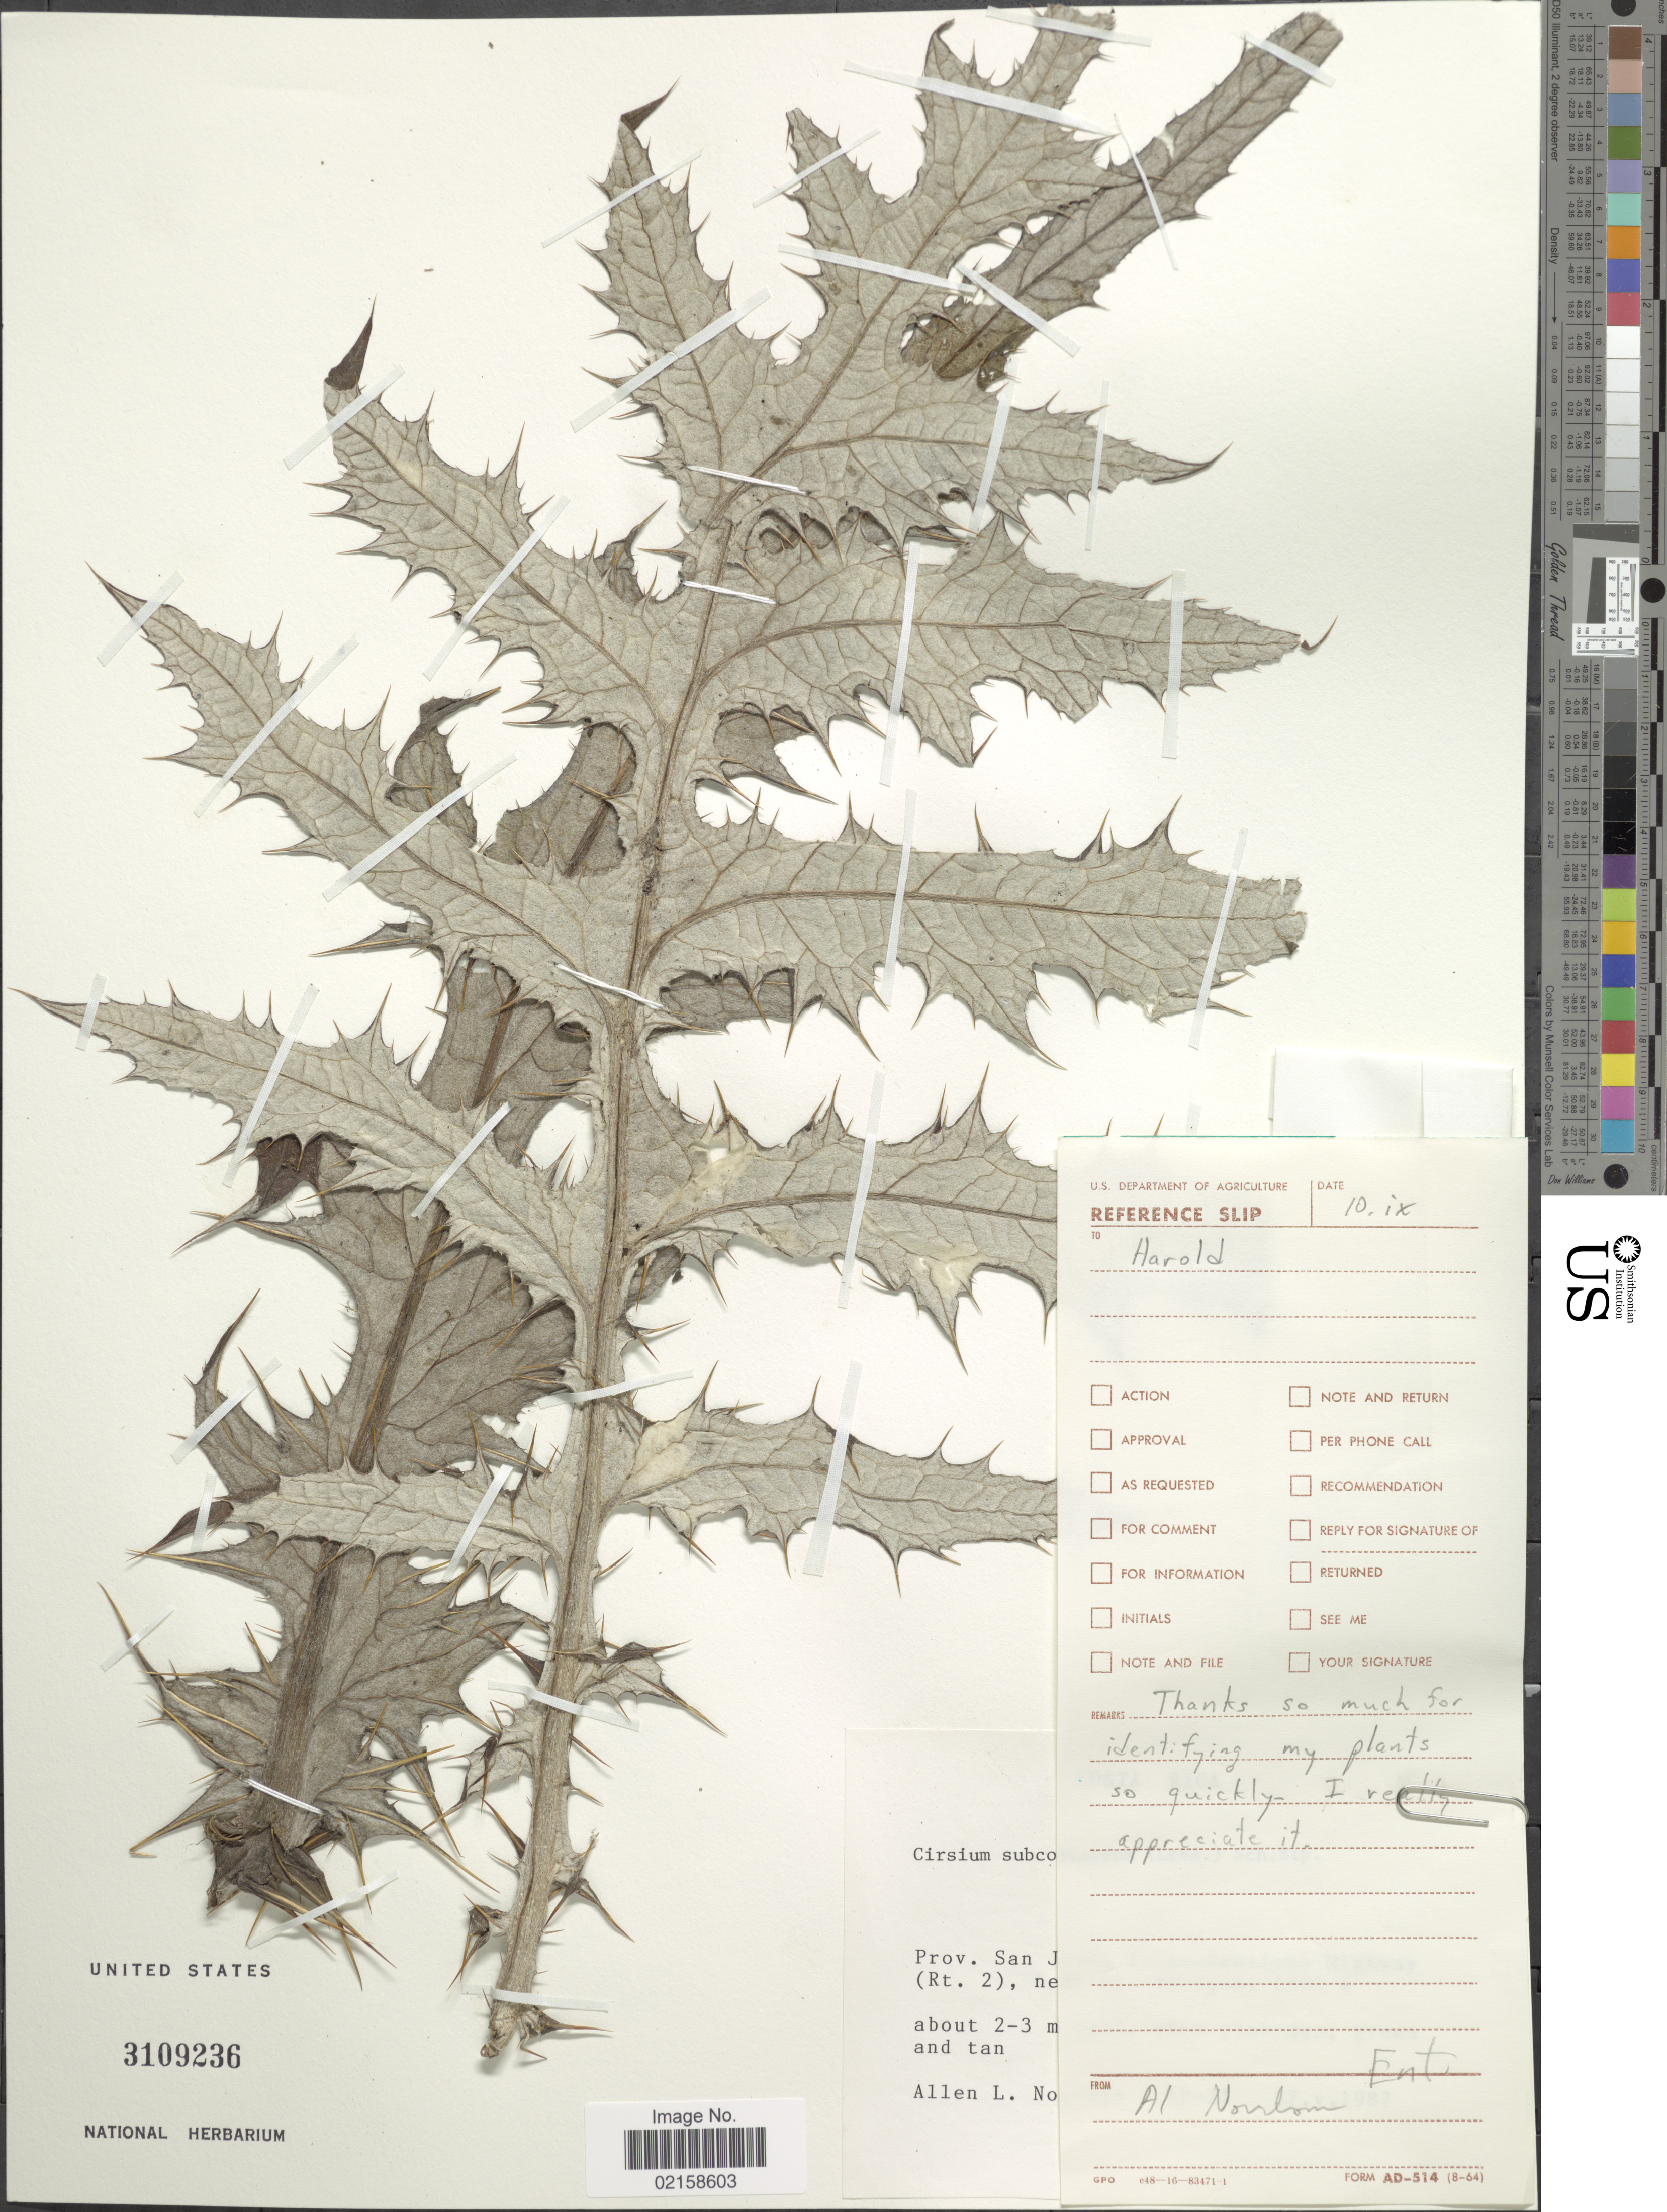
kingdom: Plantae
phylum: Tracheophyta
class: Magnoliopsida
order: Asterales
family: Asteraceae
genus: Cirsium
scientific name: Cirsium subcoriaceum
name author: (Less.) Sch. Bip.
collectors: A. L. Norrbom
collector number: AP-21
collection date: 1987-05-27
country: Costa Rica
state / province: San José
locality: Inter-American Highway (Rt. 2), near Ojo de Agua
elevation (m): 2800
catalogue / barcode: US 3109236